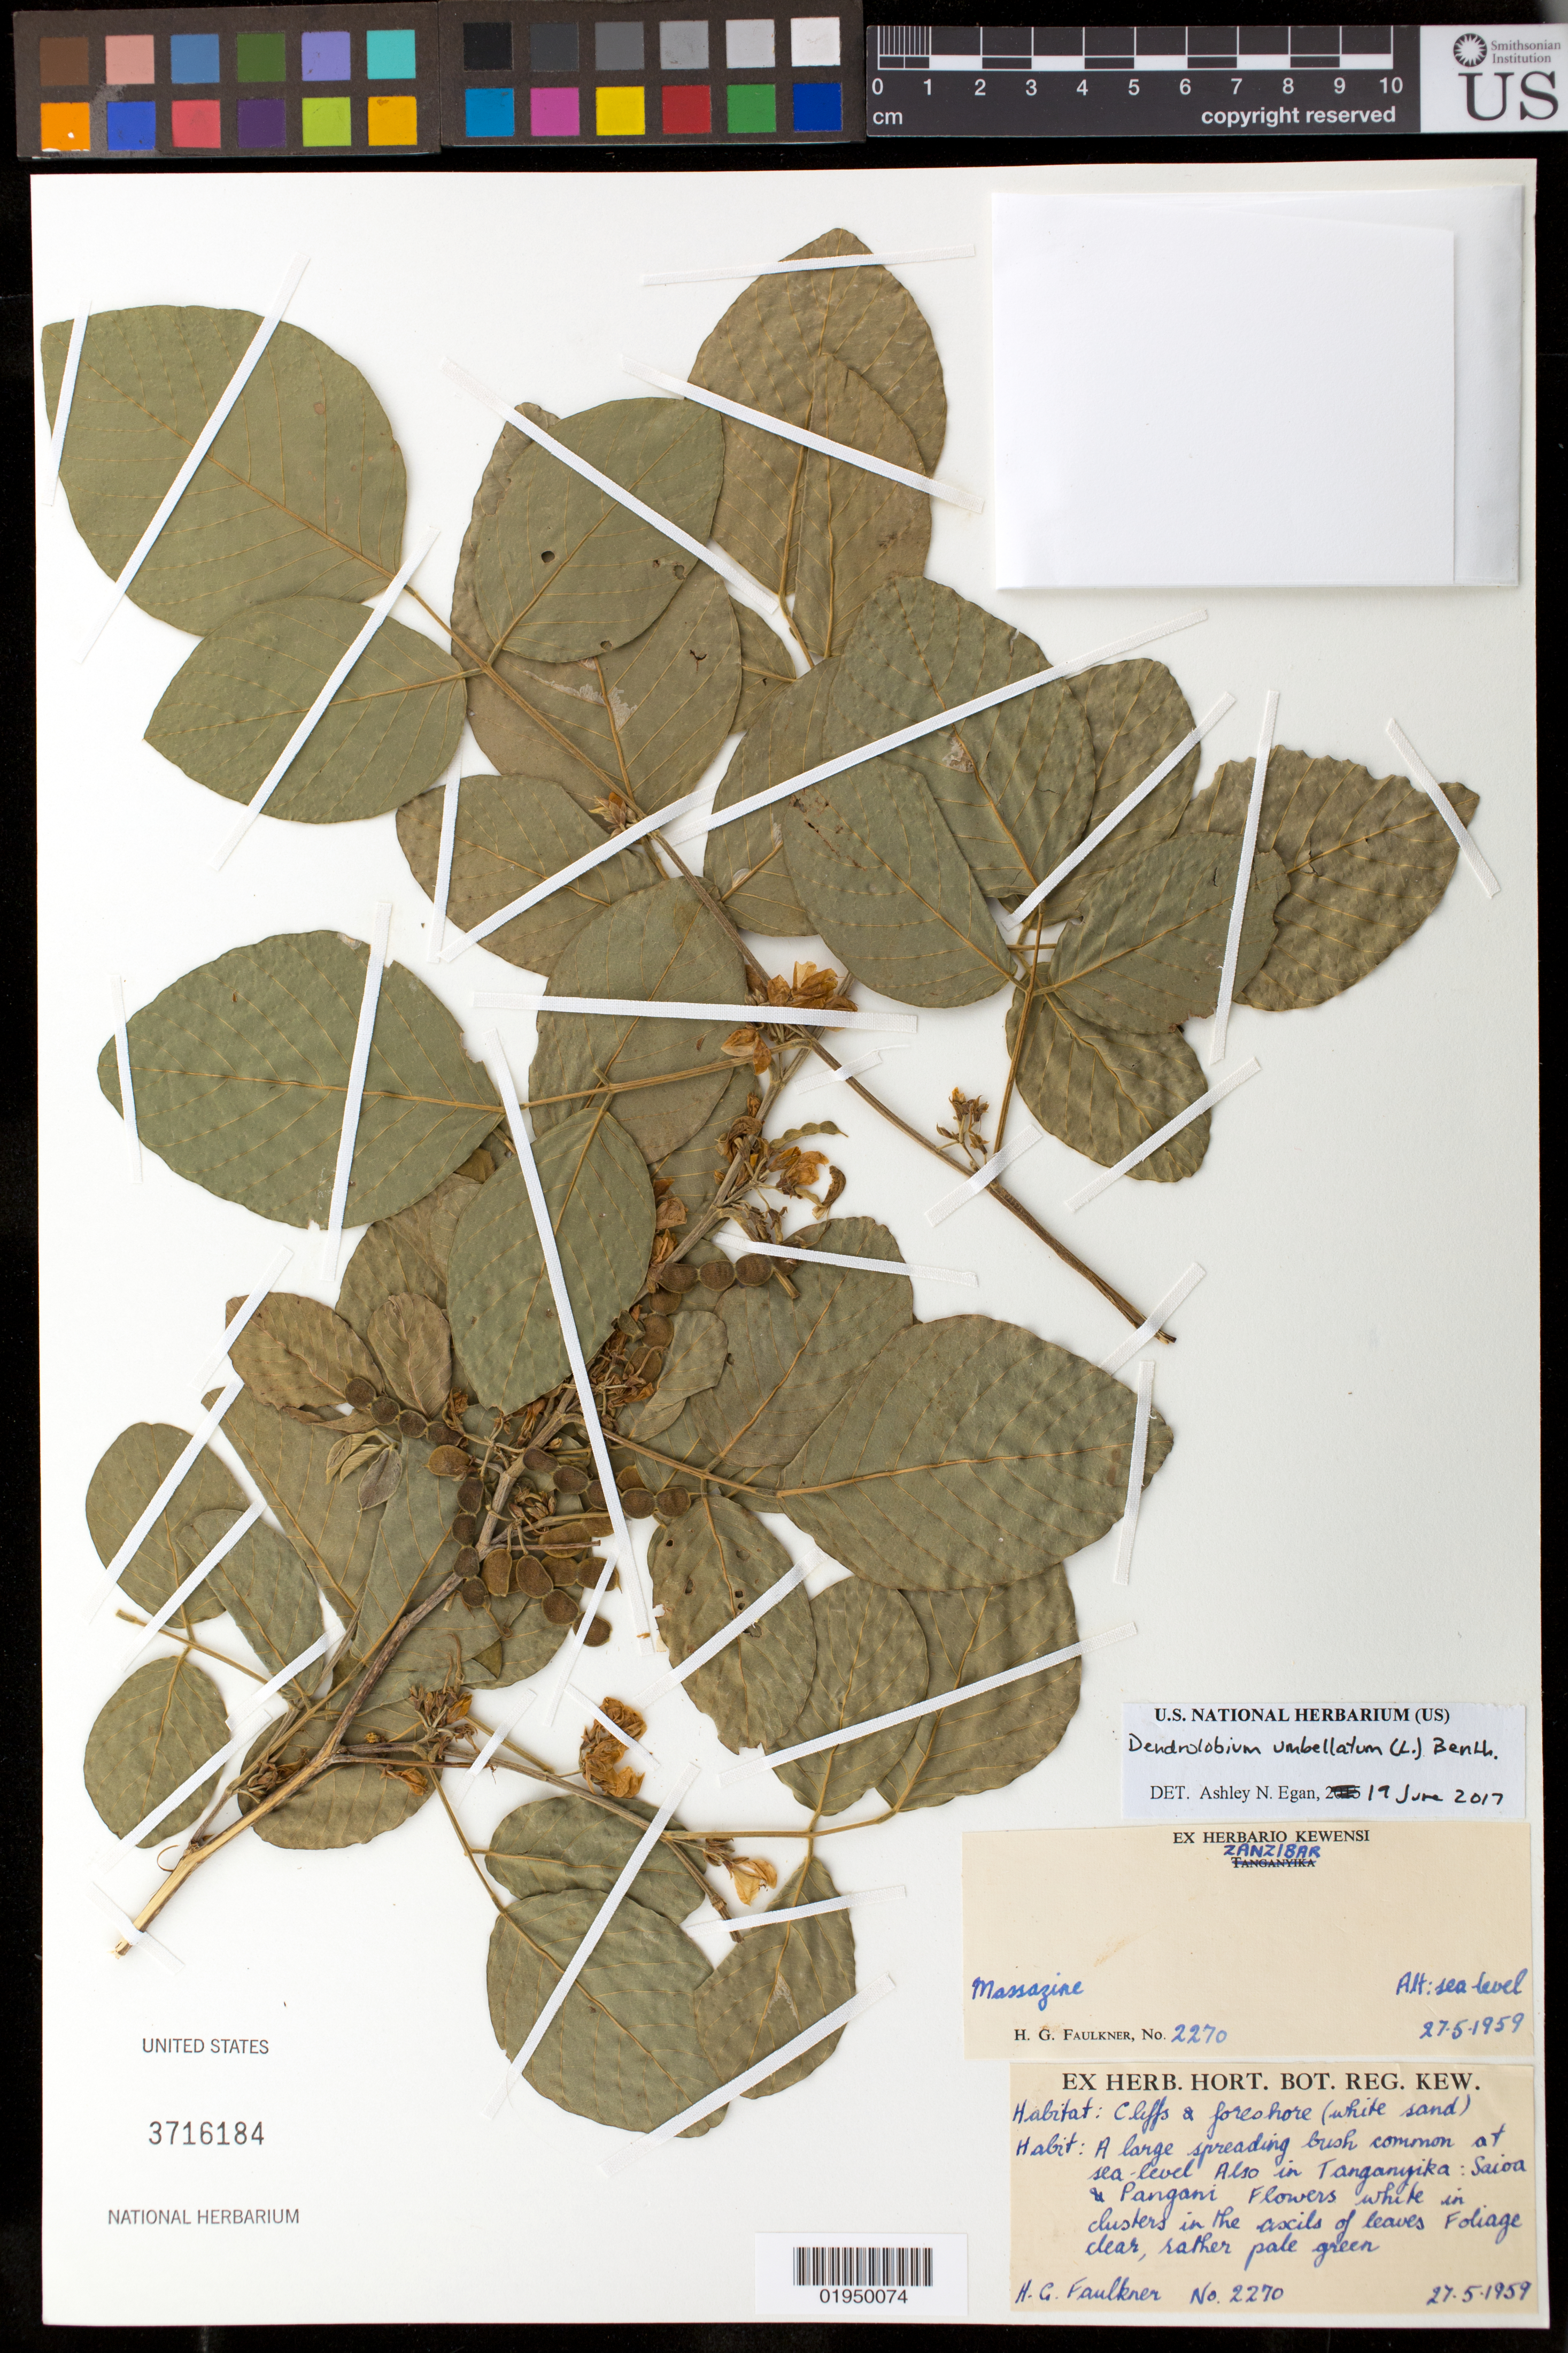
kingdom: Plantae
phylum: Tracheophyta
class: Magnoliopsida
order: Fabales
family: Fabaceae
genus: Dendrolobium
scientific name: Dendrolobium umbellatum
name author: (L.) Benth.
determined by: Egan, Ashley N., (US), Smithsonian Institution - National Museum of Natural History (UNITED STATES)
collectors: H. Faulkner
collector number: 2270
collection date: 1959-05-27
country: Tanzania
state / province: Zanzibar Urban/West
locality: Massazine.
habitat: Cliffs and foreohore (white sand)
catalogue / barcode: US 3716184